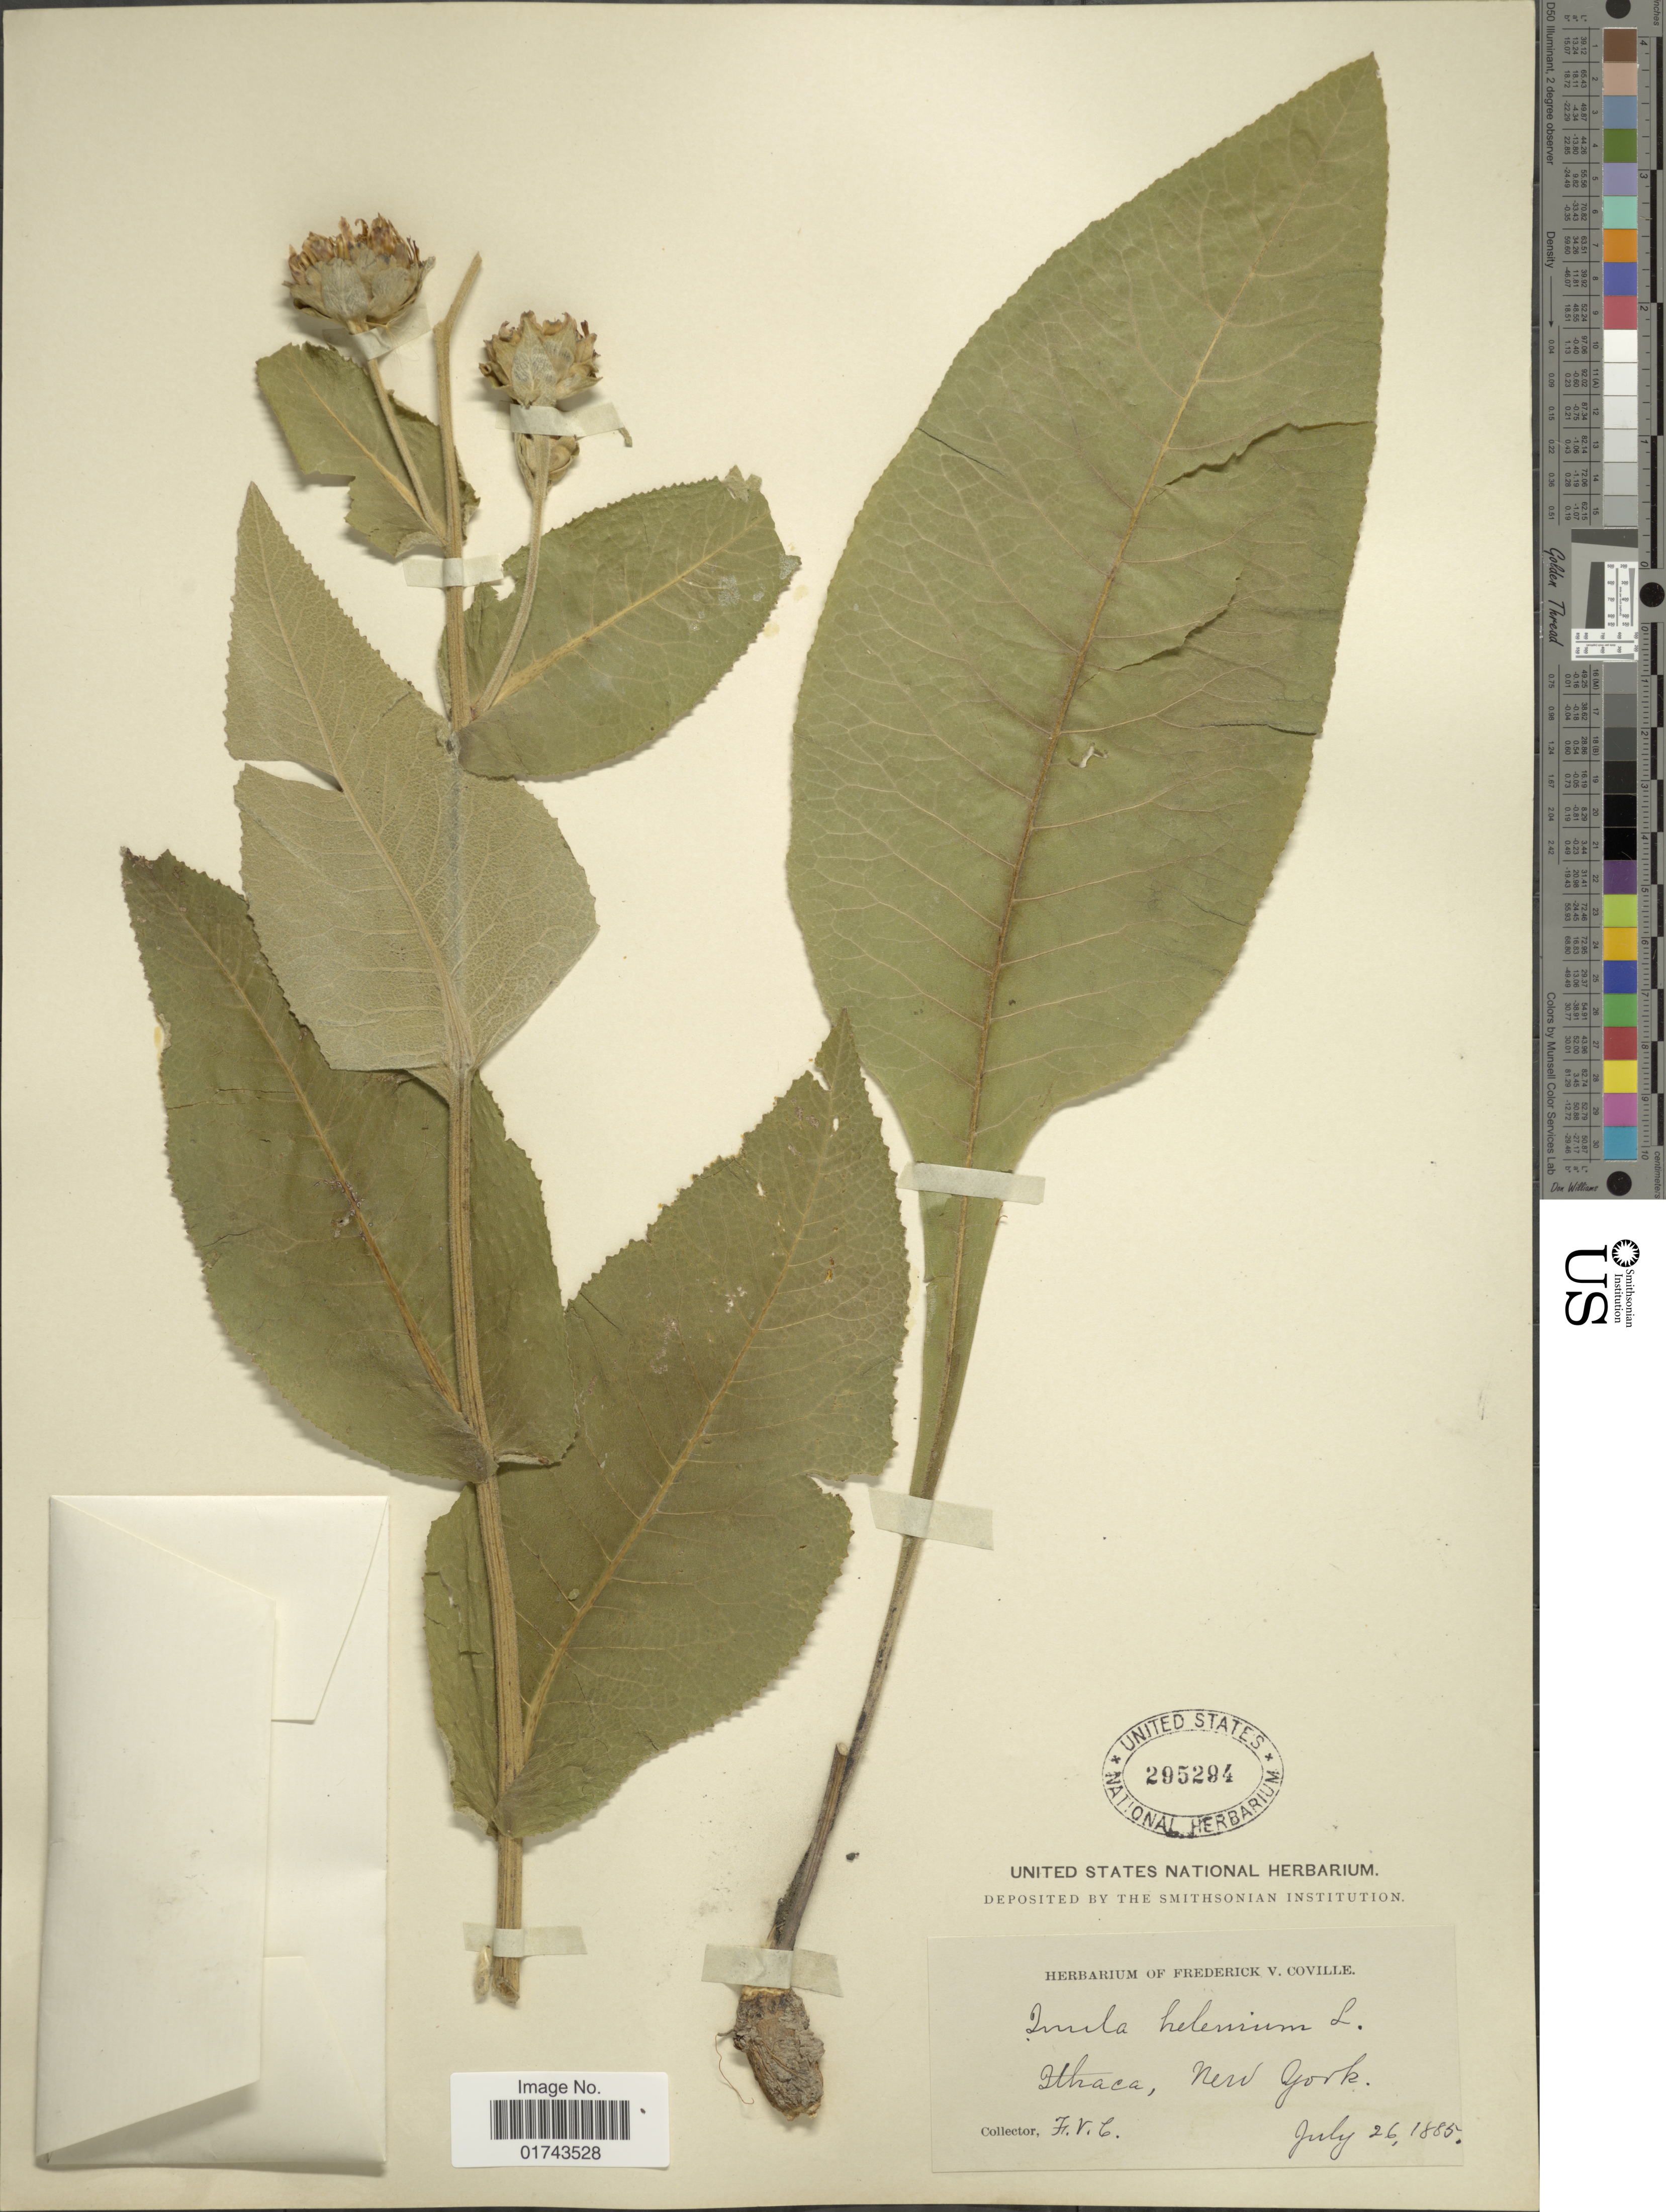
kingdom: Plantae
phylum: Tracheophyta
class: Magnoliopsida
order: Asterales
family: Asteraceae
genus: Inula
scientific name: Inula helenium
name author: L.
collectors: F. V. Coville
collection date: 1885-07-26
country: United States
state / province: New York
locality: Ithaca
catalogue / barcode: US 295294